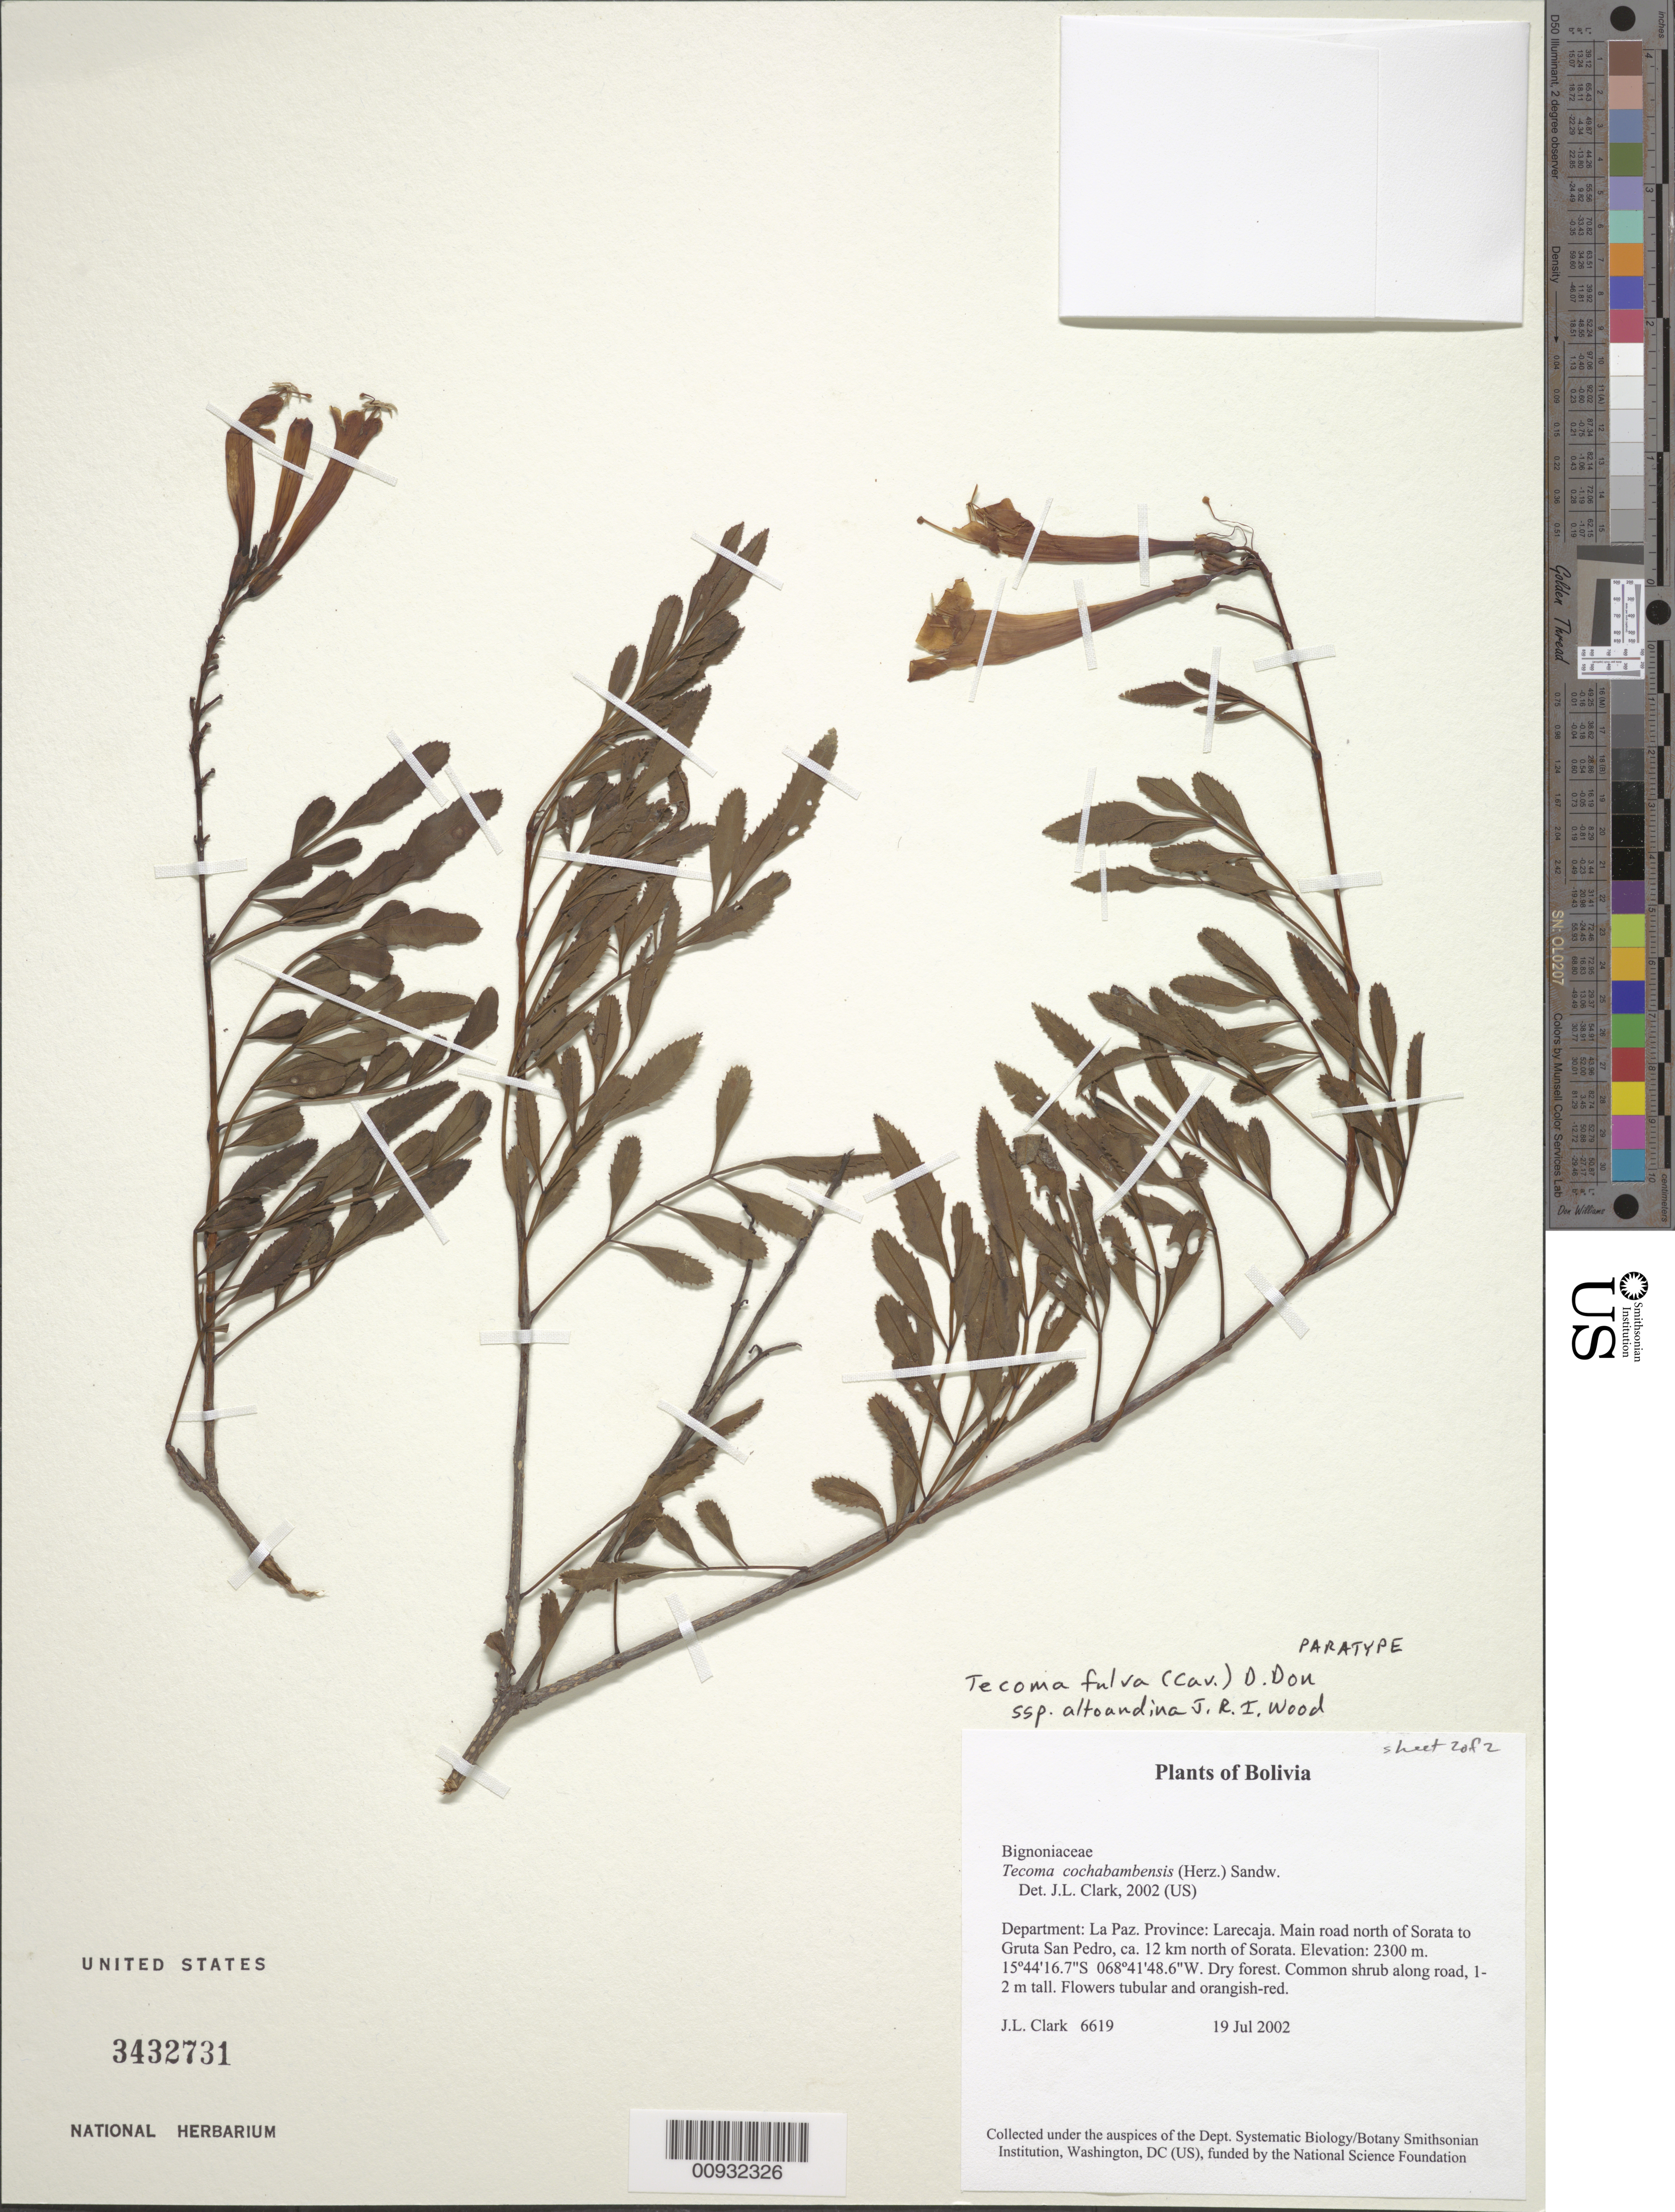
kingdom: Plantae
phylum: Tracheophyta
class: Magnoliopsida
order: Lamiales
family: Bignoniaceae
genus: Tecoma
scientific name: Tecoma fulva subsp. altoandina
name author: J.R.I. Wood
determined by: Clark, J. L., (SEL), The Marie Selby Botanical Garden (UNITED STATES)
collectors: J. L. Clark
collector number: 06619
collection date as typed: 19 Jul 2002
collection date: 2002-07-19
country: Bolivia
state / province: La Paz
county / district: Larecaja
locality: Main road north of Sorata to Gruta San Pedro, ca. 12 km north of Sorata.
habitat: Dry forest.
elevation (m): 2300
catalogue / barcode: US 3432731